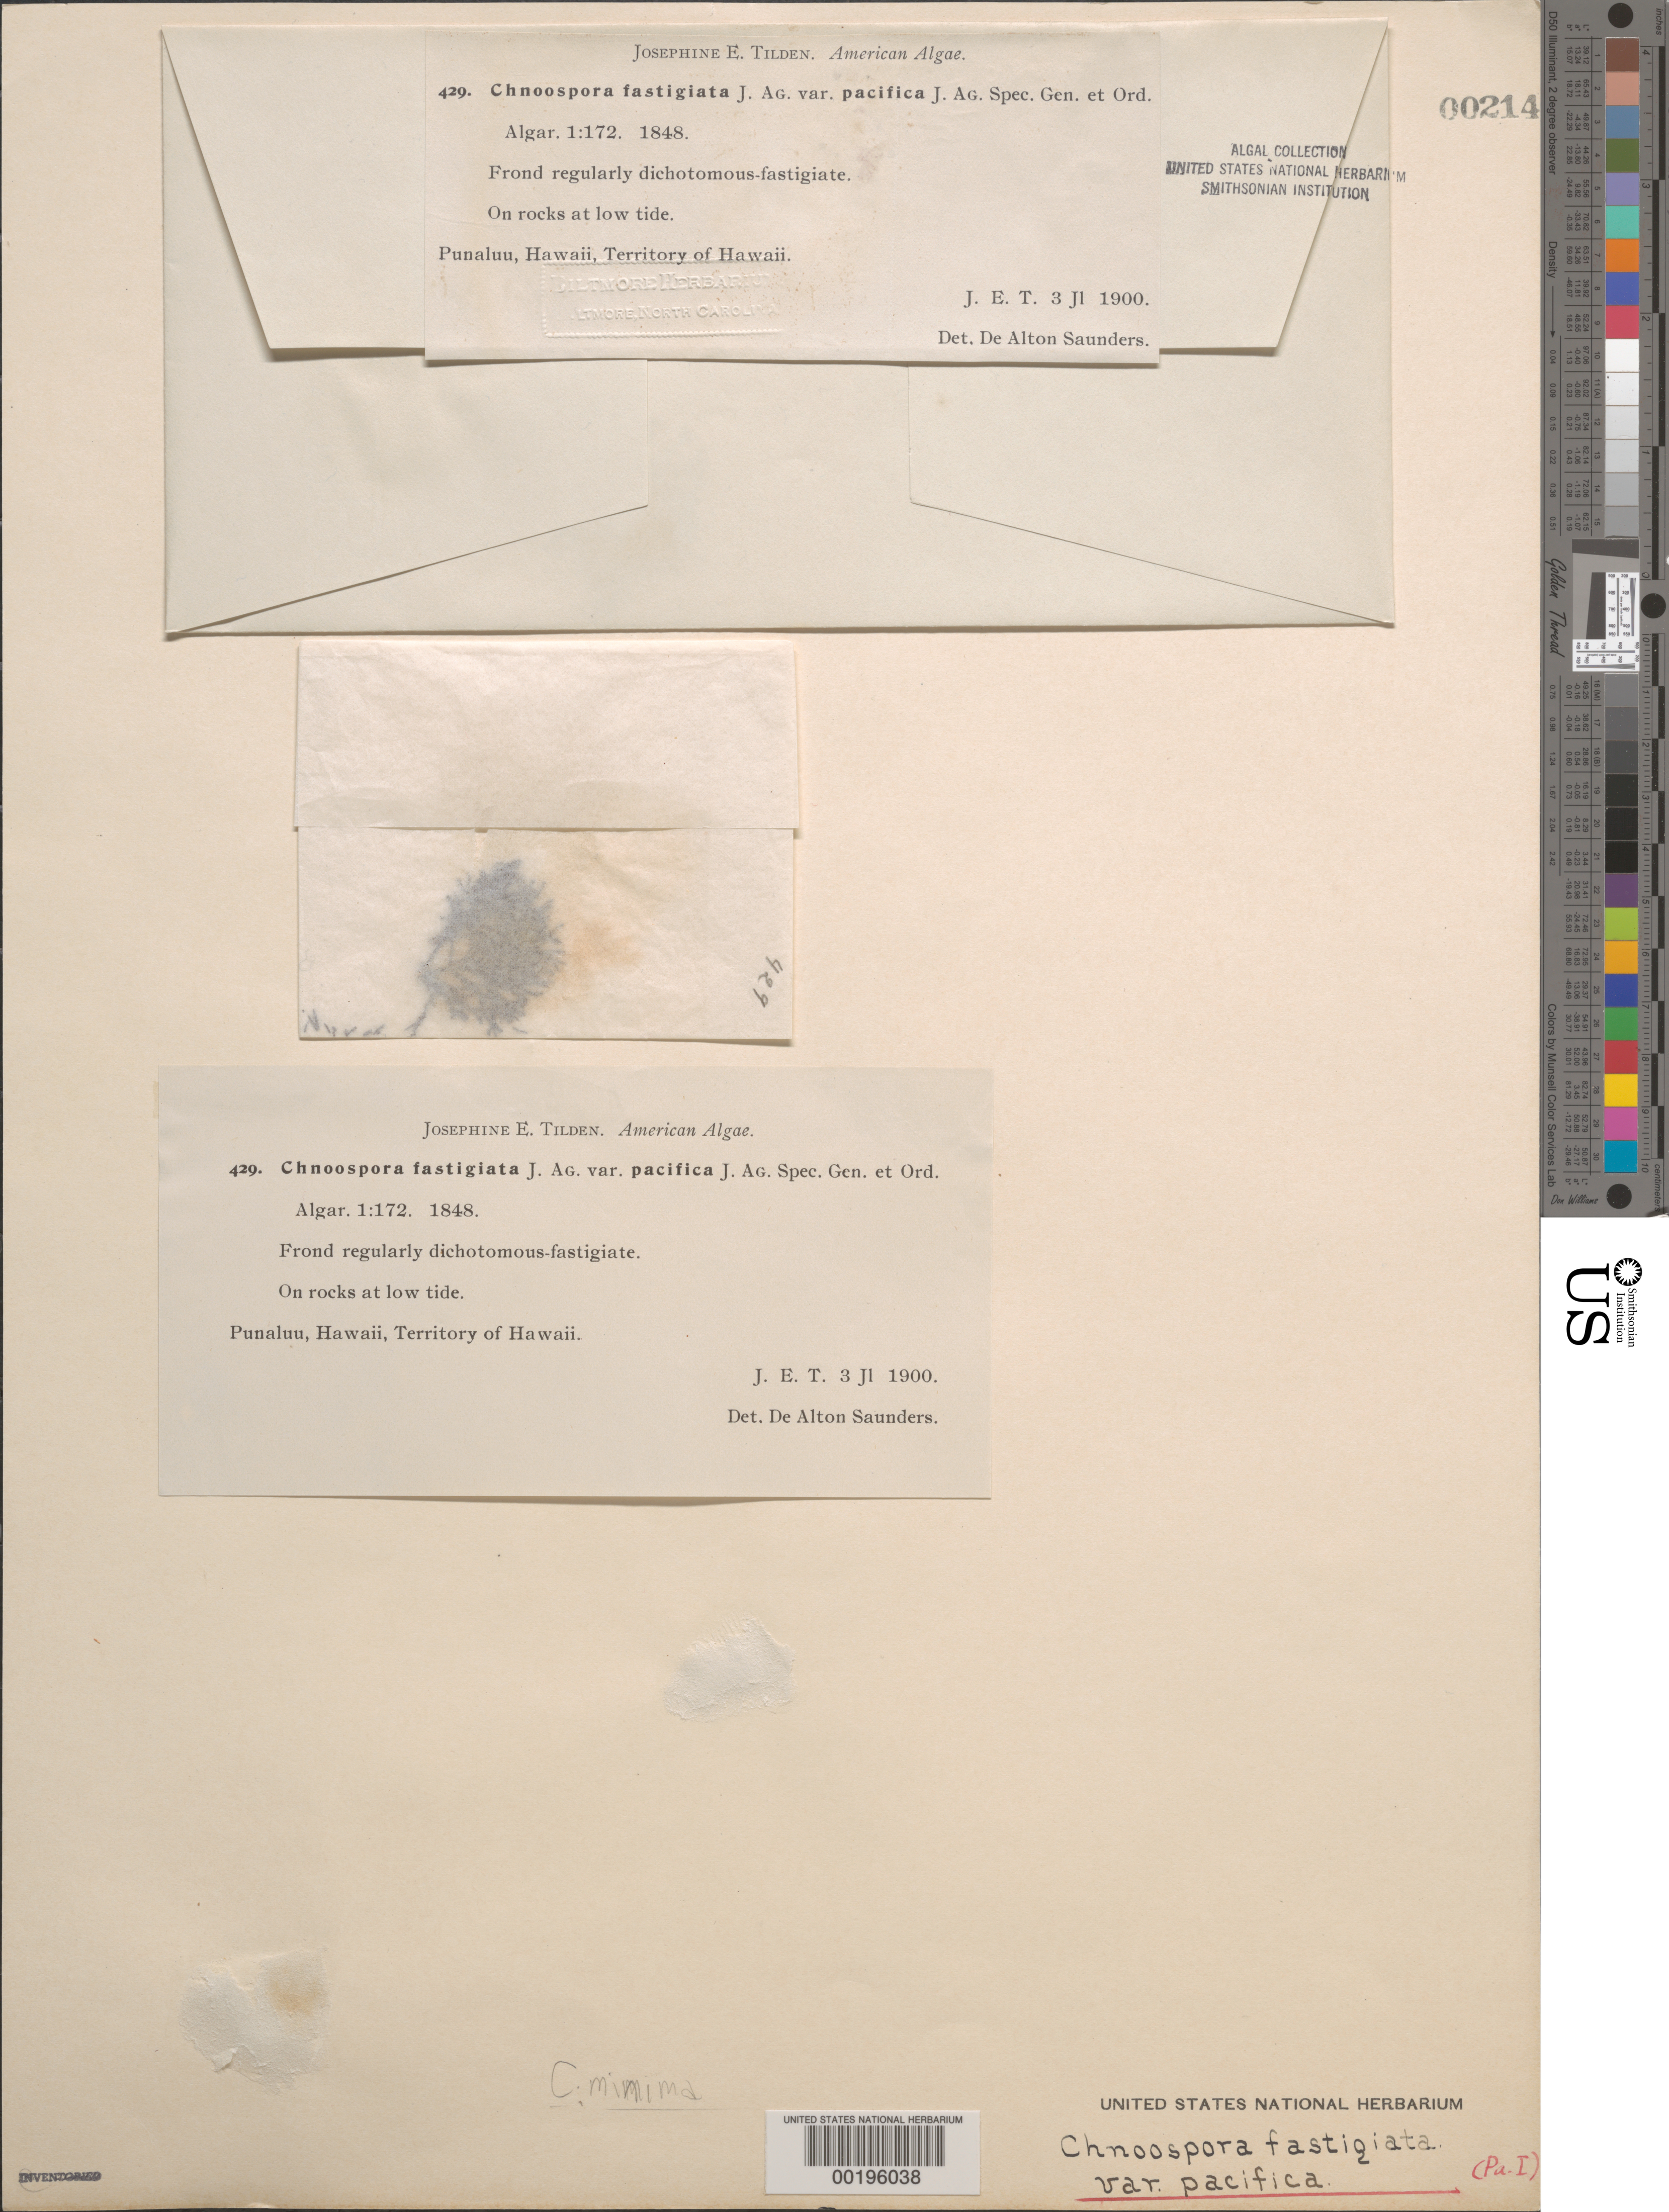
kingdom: Chromista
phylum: Ochrophyta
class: Phaeophyceae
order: Scytosiphonales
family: Scytosiphonaceae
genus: Chnoospora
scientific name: Chnoospora minima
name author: (Hering) Papenf.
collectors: J. E. Tilden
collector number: JET 429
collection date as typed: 03 Jul 1900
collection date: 1900-07-03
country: United States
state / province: Hawaii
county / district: Hawaii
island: Hawaii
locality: Punaluu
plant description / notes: Tilden, American Algae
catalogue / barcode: US 214